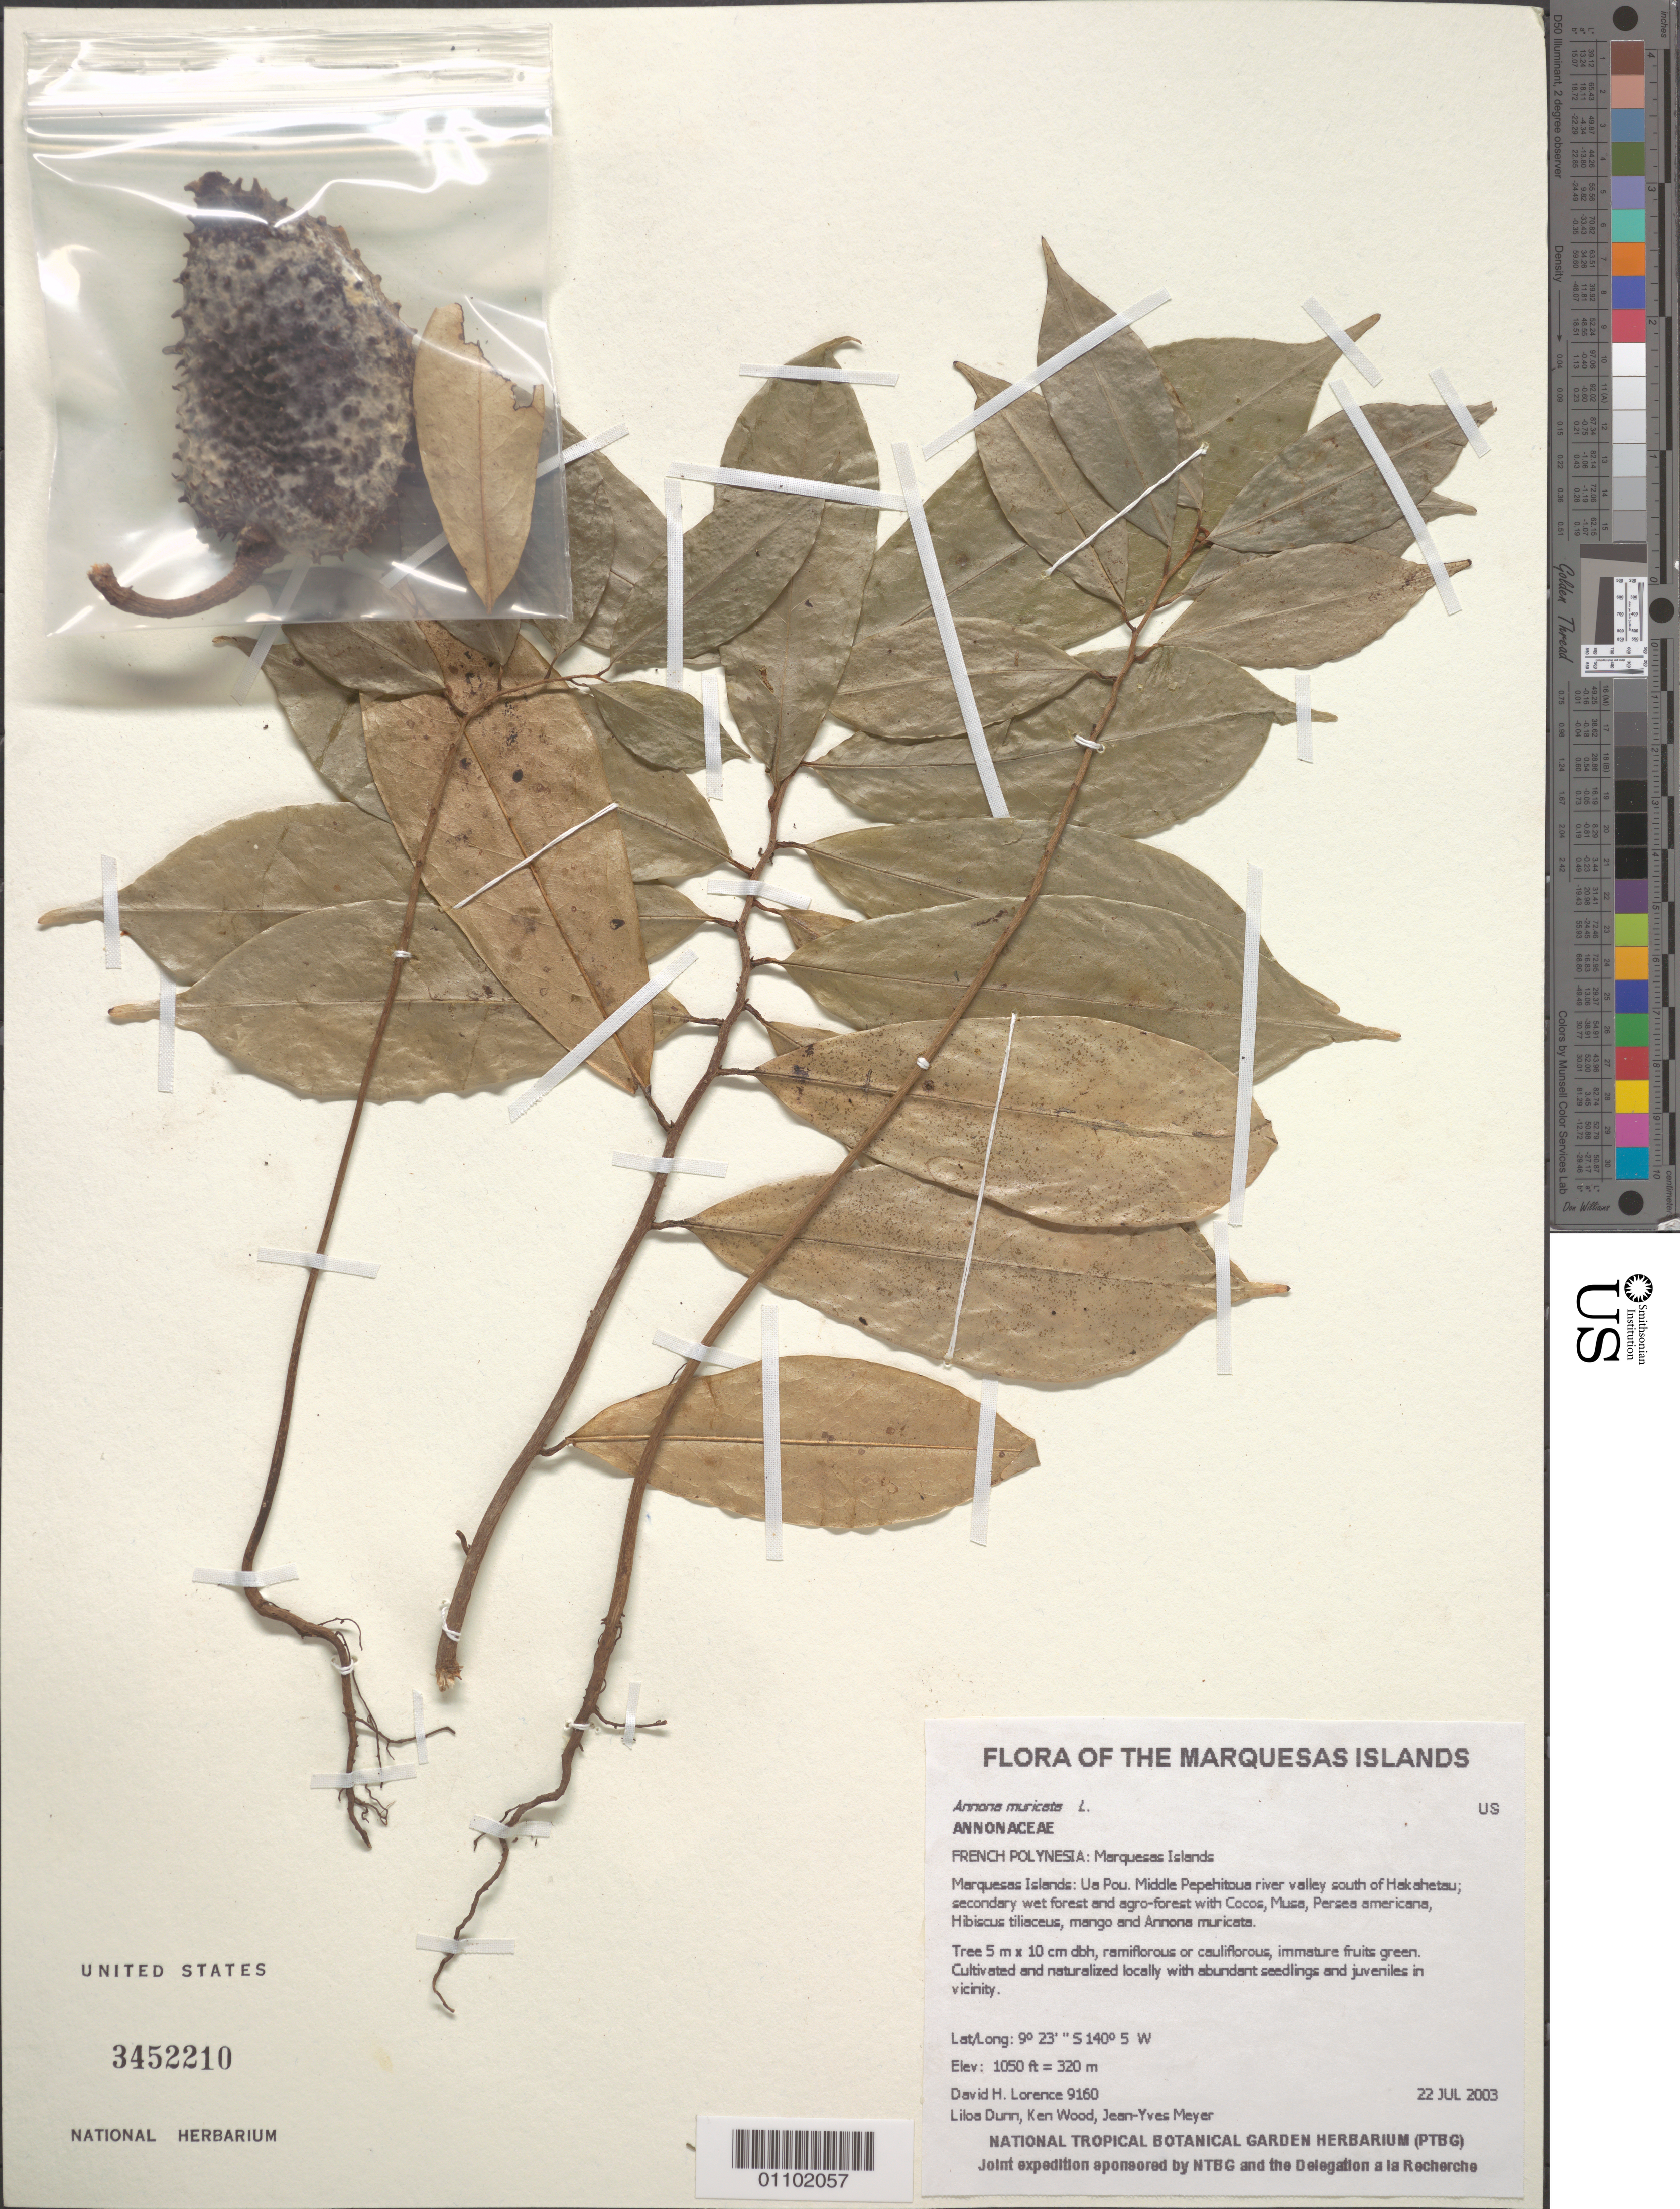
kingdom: Plantae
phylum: Tracheophyta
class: Magnoliopsida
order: Magnoliales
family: Annonaceae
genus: Annona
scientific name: Annona muricata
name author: L.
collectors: D. Lorence, L. Dunn, K. R. Wood & J.-Y. Meyer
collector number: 9160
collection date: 2003-07-22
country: French Polynesia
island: Ua Pou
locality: Middle Pepehitous river valley south of Hakahetau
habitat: Secondary wet forest and agroforest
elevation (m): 320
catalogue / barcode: US 3452210